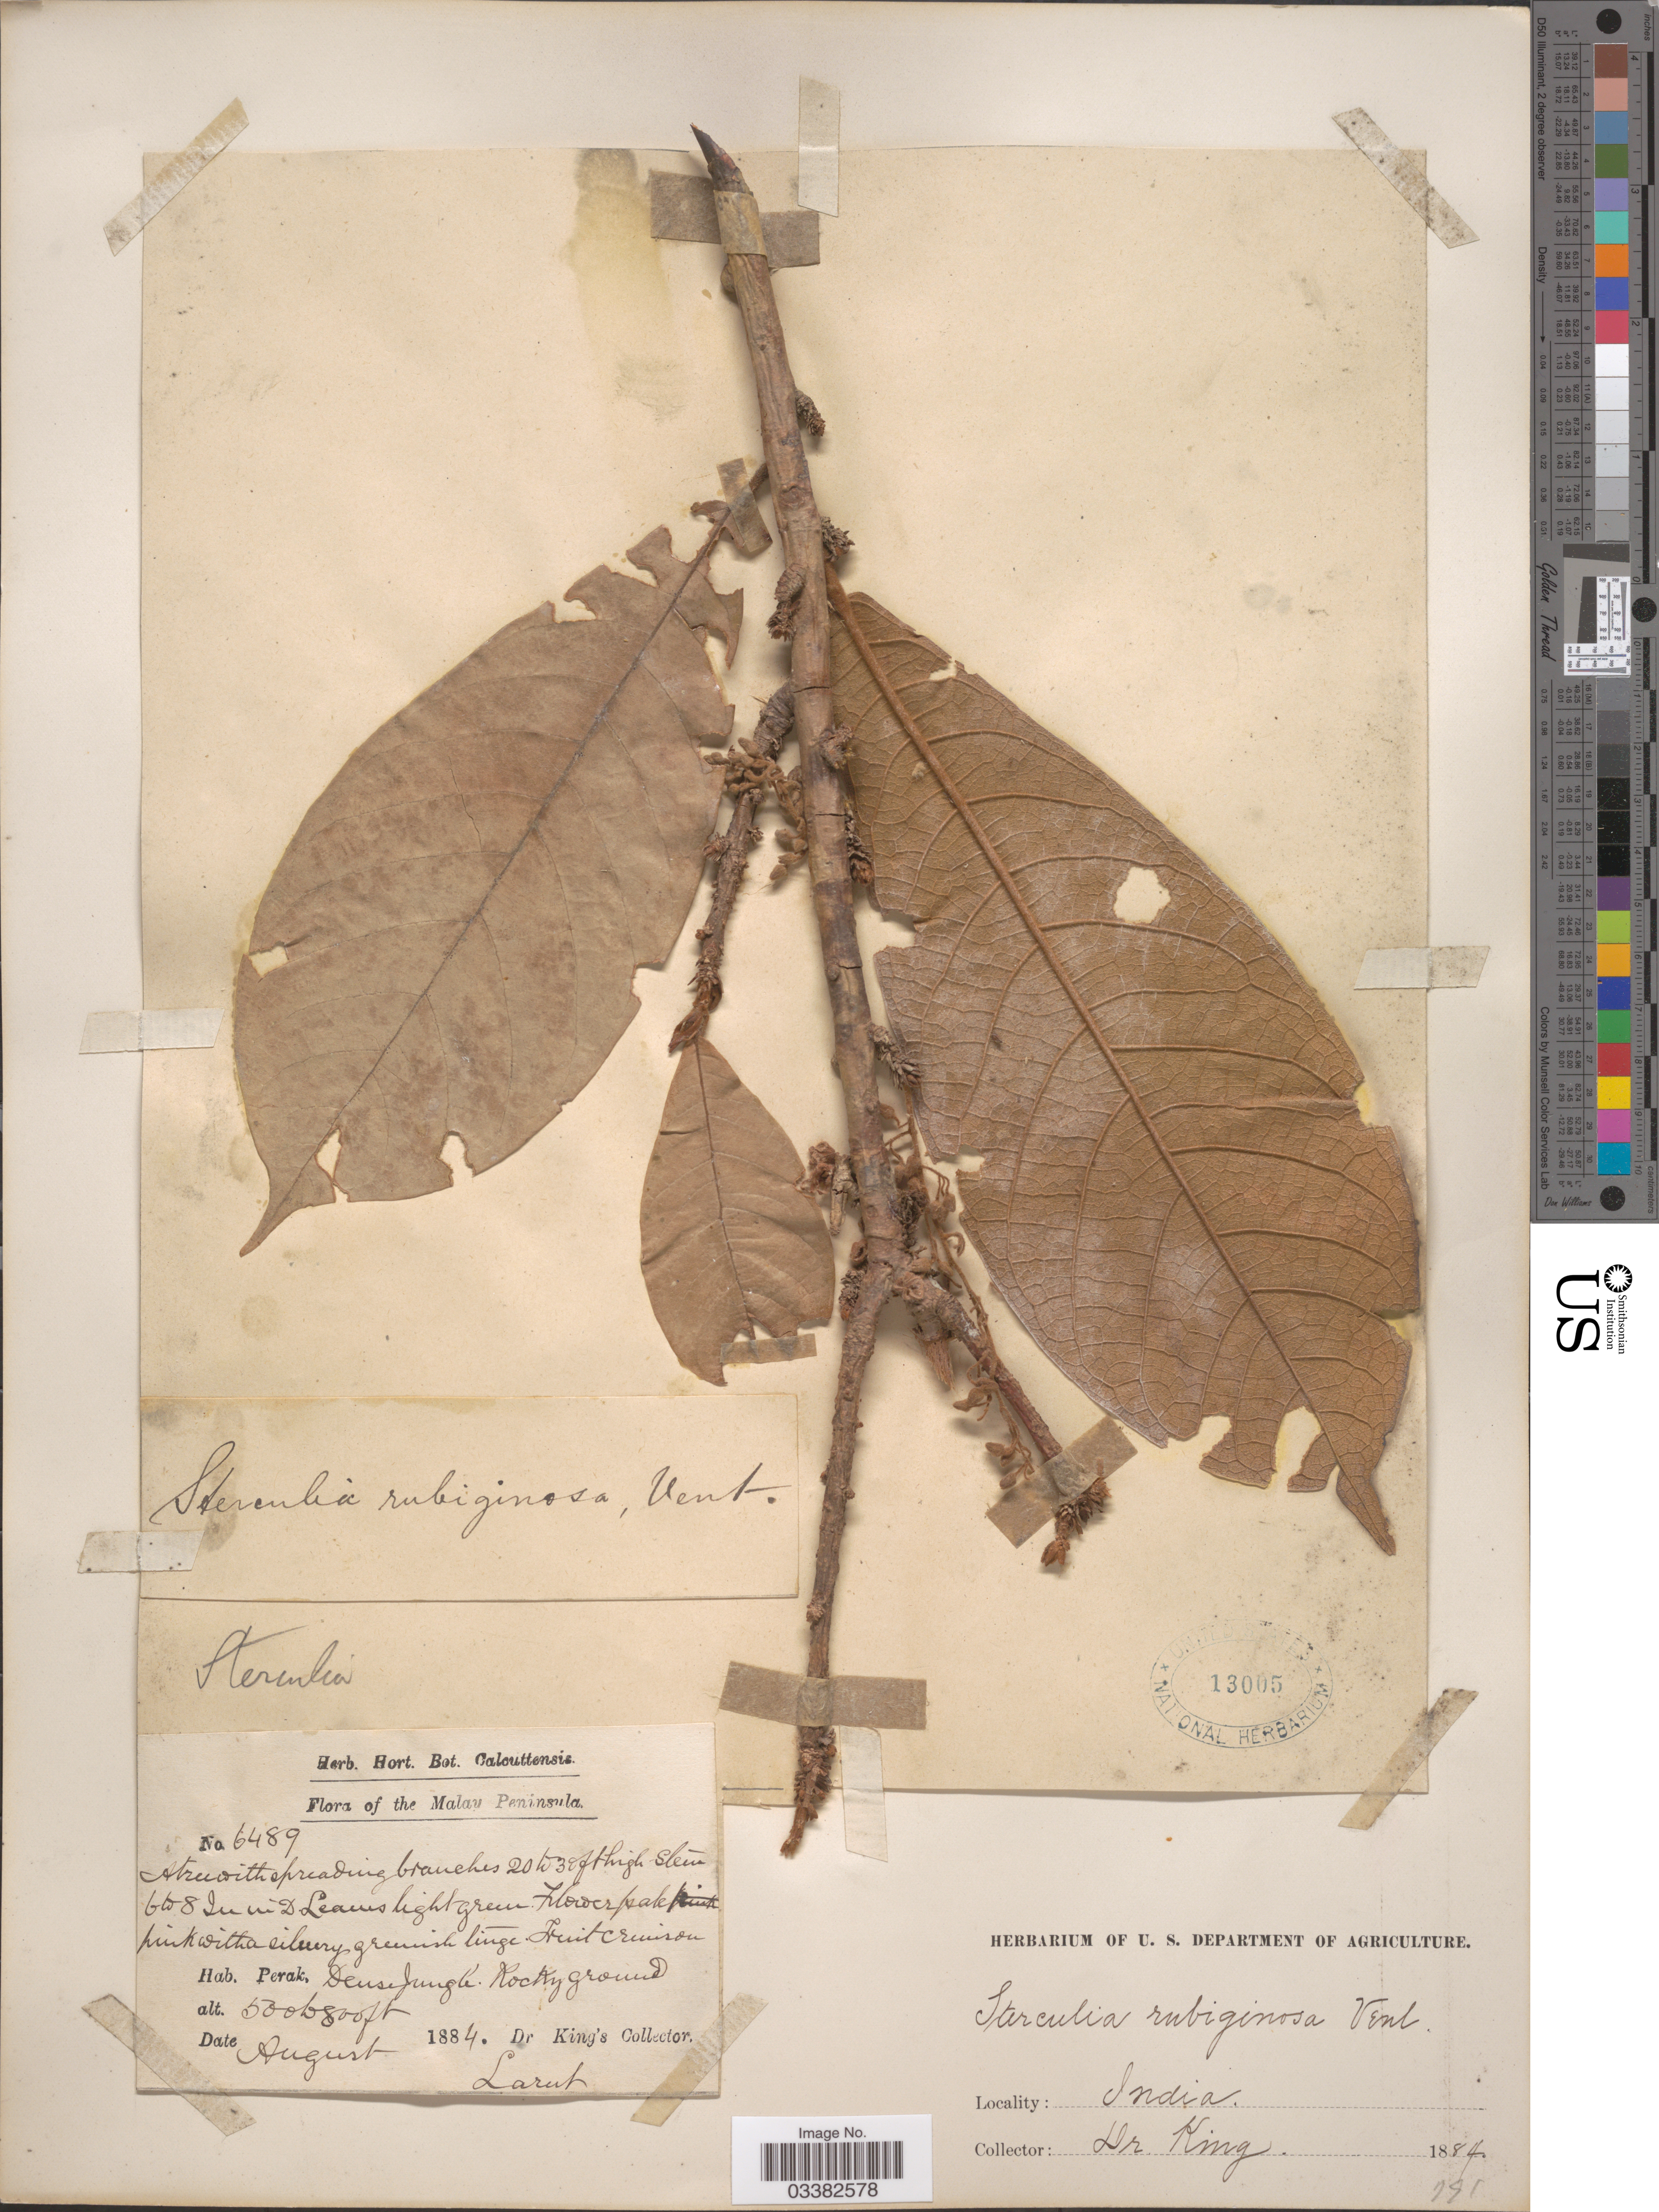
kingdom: Plantae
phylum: Tracheophyta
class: Magnoliopsida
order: Malvales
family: Malvaceae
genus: Sterculia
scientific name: Sterculia rubiginosa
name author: Vent.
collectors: Dr. King's collector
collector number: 6489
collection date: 1884-08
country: Malaysia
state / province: Perak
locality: Malay Peninsula. Dense Jungle. Larut.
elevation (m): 152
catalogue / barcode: US 13005